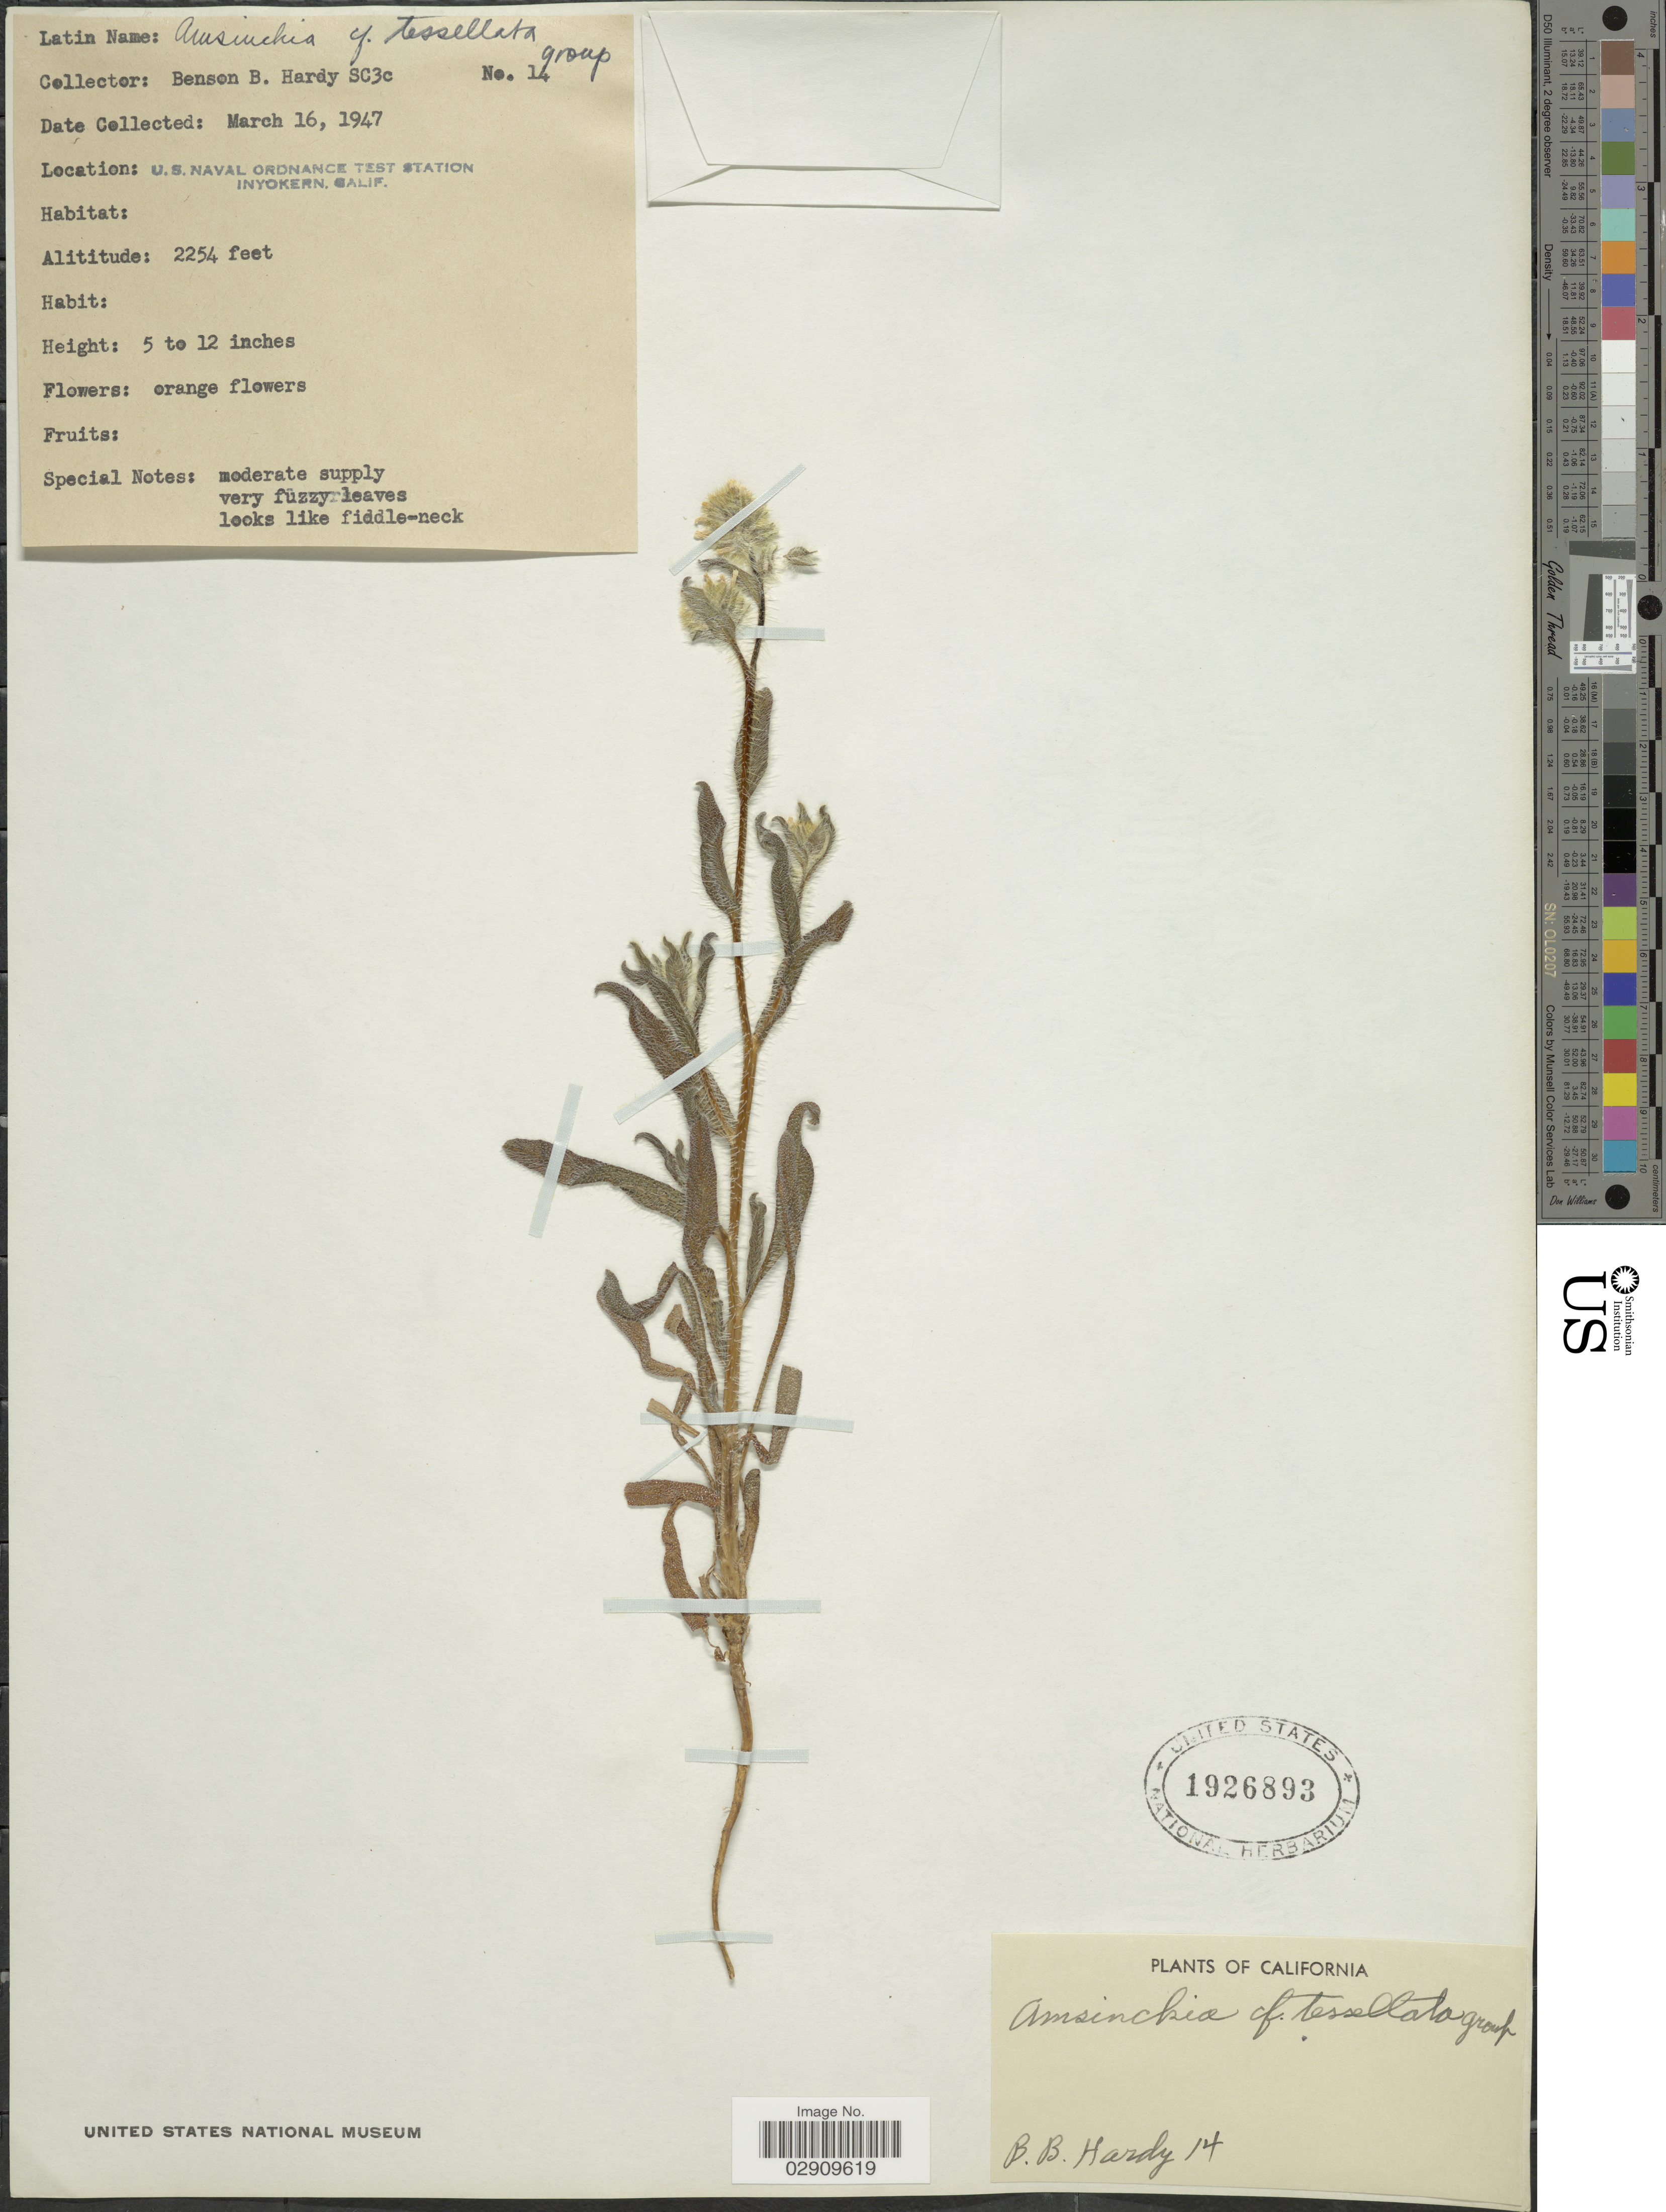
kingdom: Plantae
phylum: Tracheophyta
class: Magnoliopsida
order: Boraginales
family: Boraginaceae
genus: Amsinckia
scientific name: Amsinckia tessellata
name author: A. Gray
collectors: B. Hardy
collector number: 14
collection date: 1947-03-16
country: United States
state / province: California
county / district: Kern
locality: U. S. Naval Ordnance Test Station Inyokern.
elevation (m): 687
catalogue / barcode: US 1926893